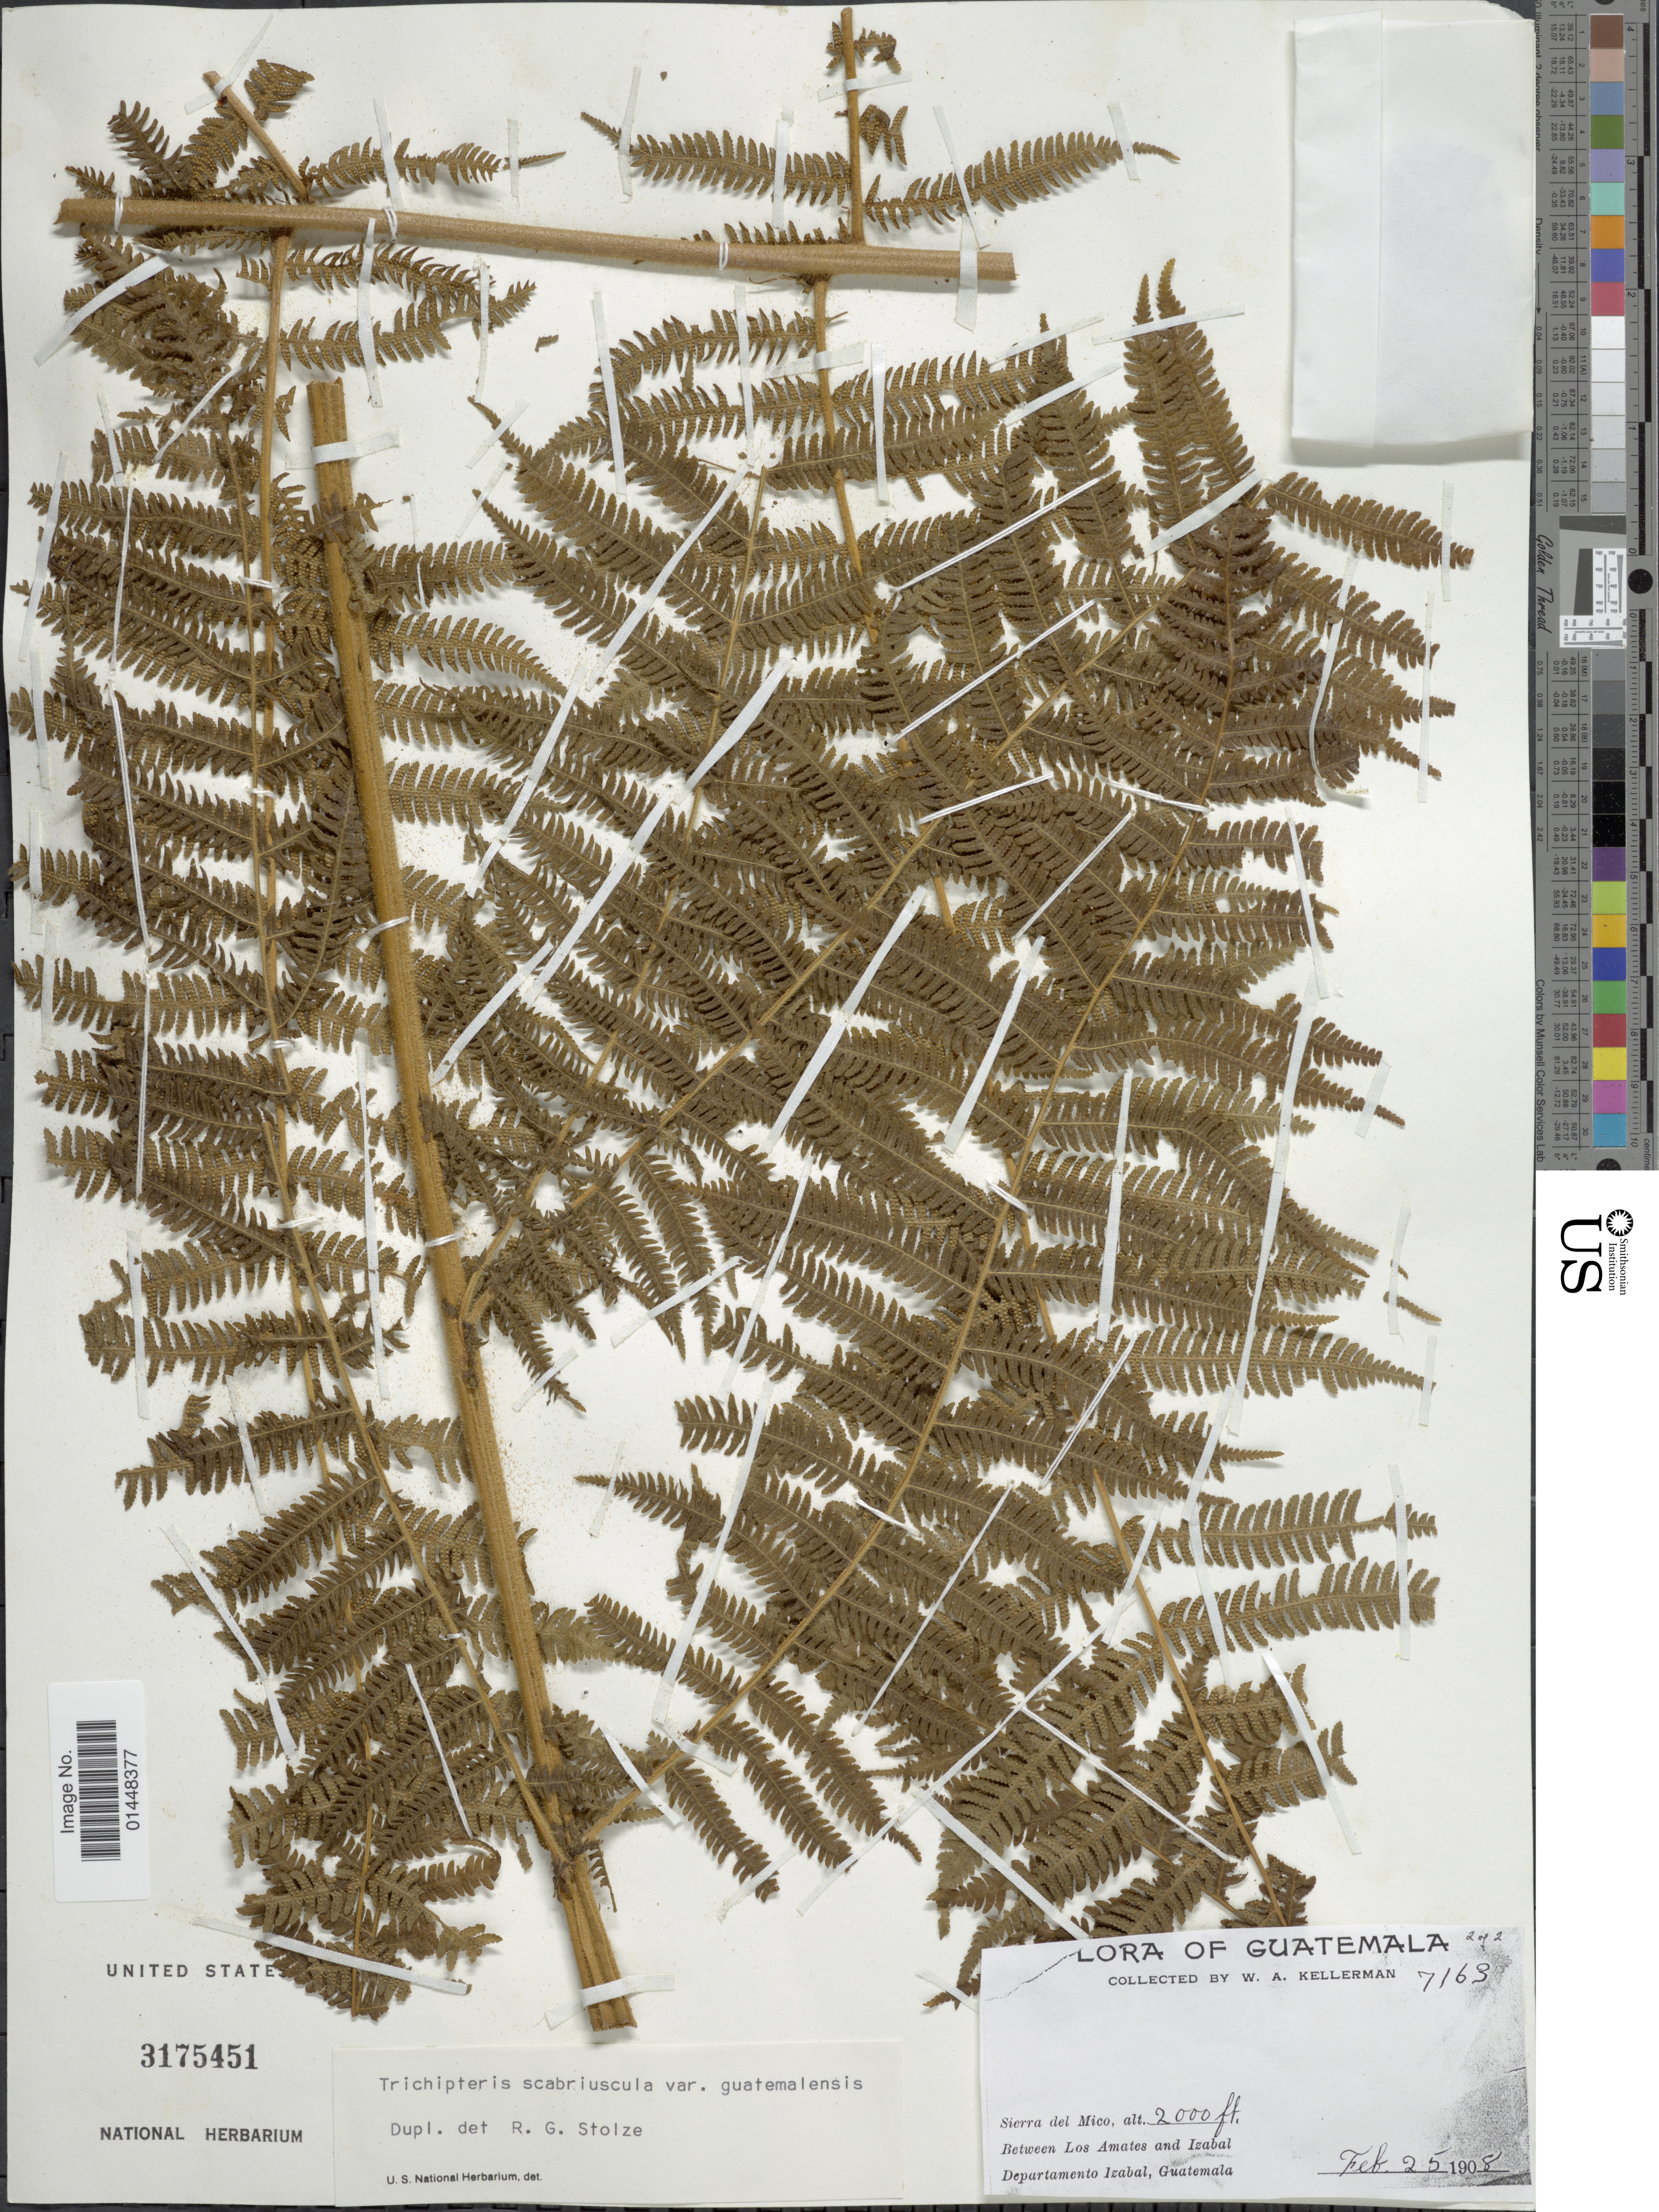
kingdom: Plantae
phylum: Tracheophyta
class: Polypodiopsida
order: Cyatheales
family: Cyatheaceae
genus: Cyathea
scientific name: Cyathea bicrenata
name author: Liebm.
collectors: W. Kellerman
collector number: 7163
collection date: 1908-02-25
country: Guatemala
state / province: Izabal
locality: Guatemala, Sierra del Mico , Between Los Amates and Izabal, Departemento Izabal, Guatemala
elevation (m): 610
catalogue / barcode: US 3175451